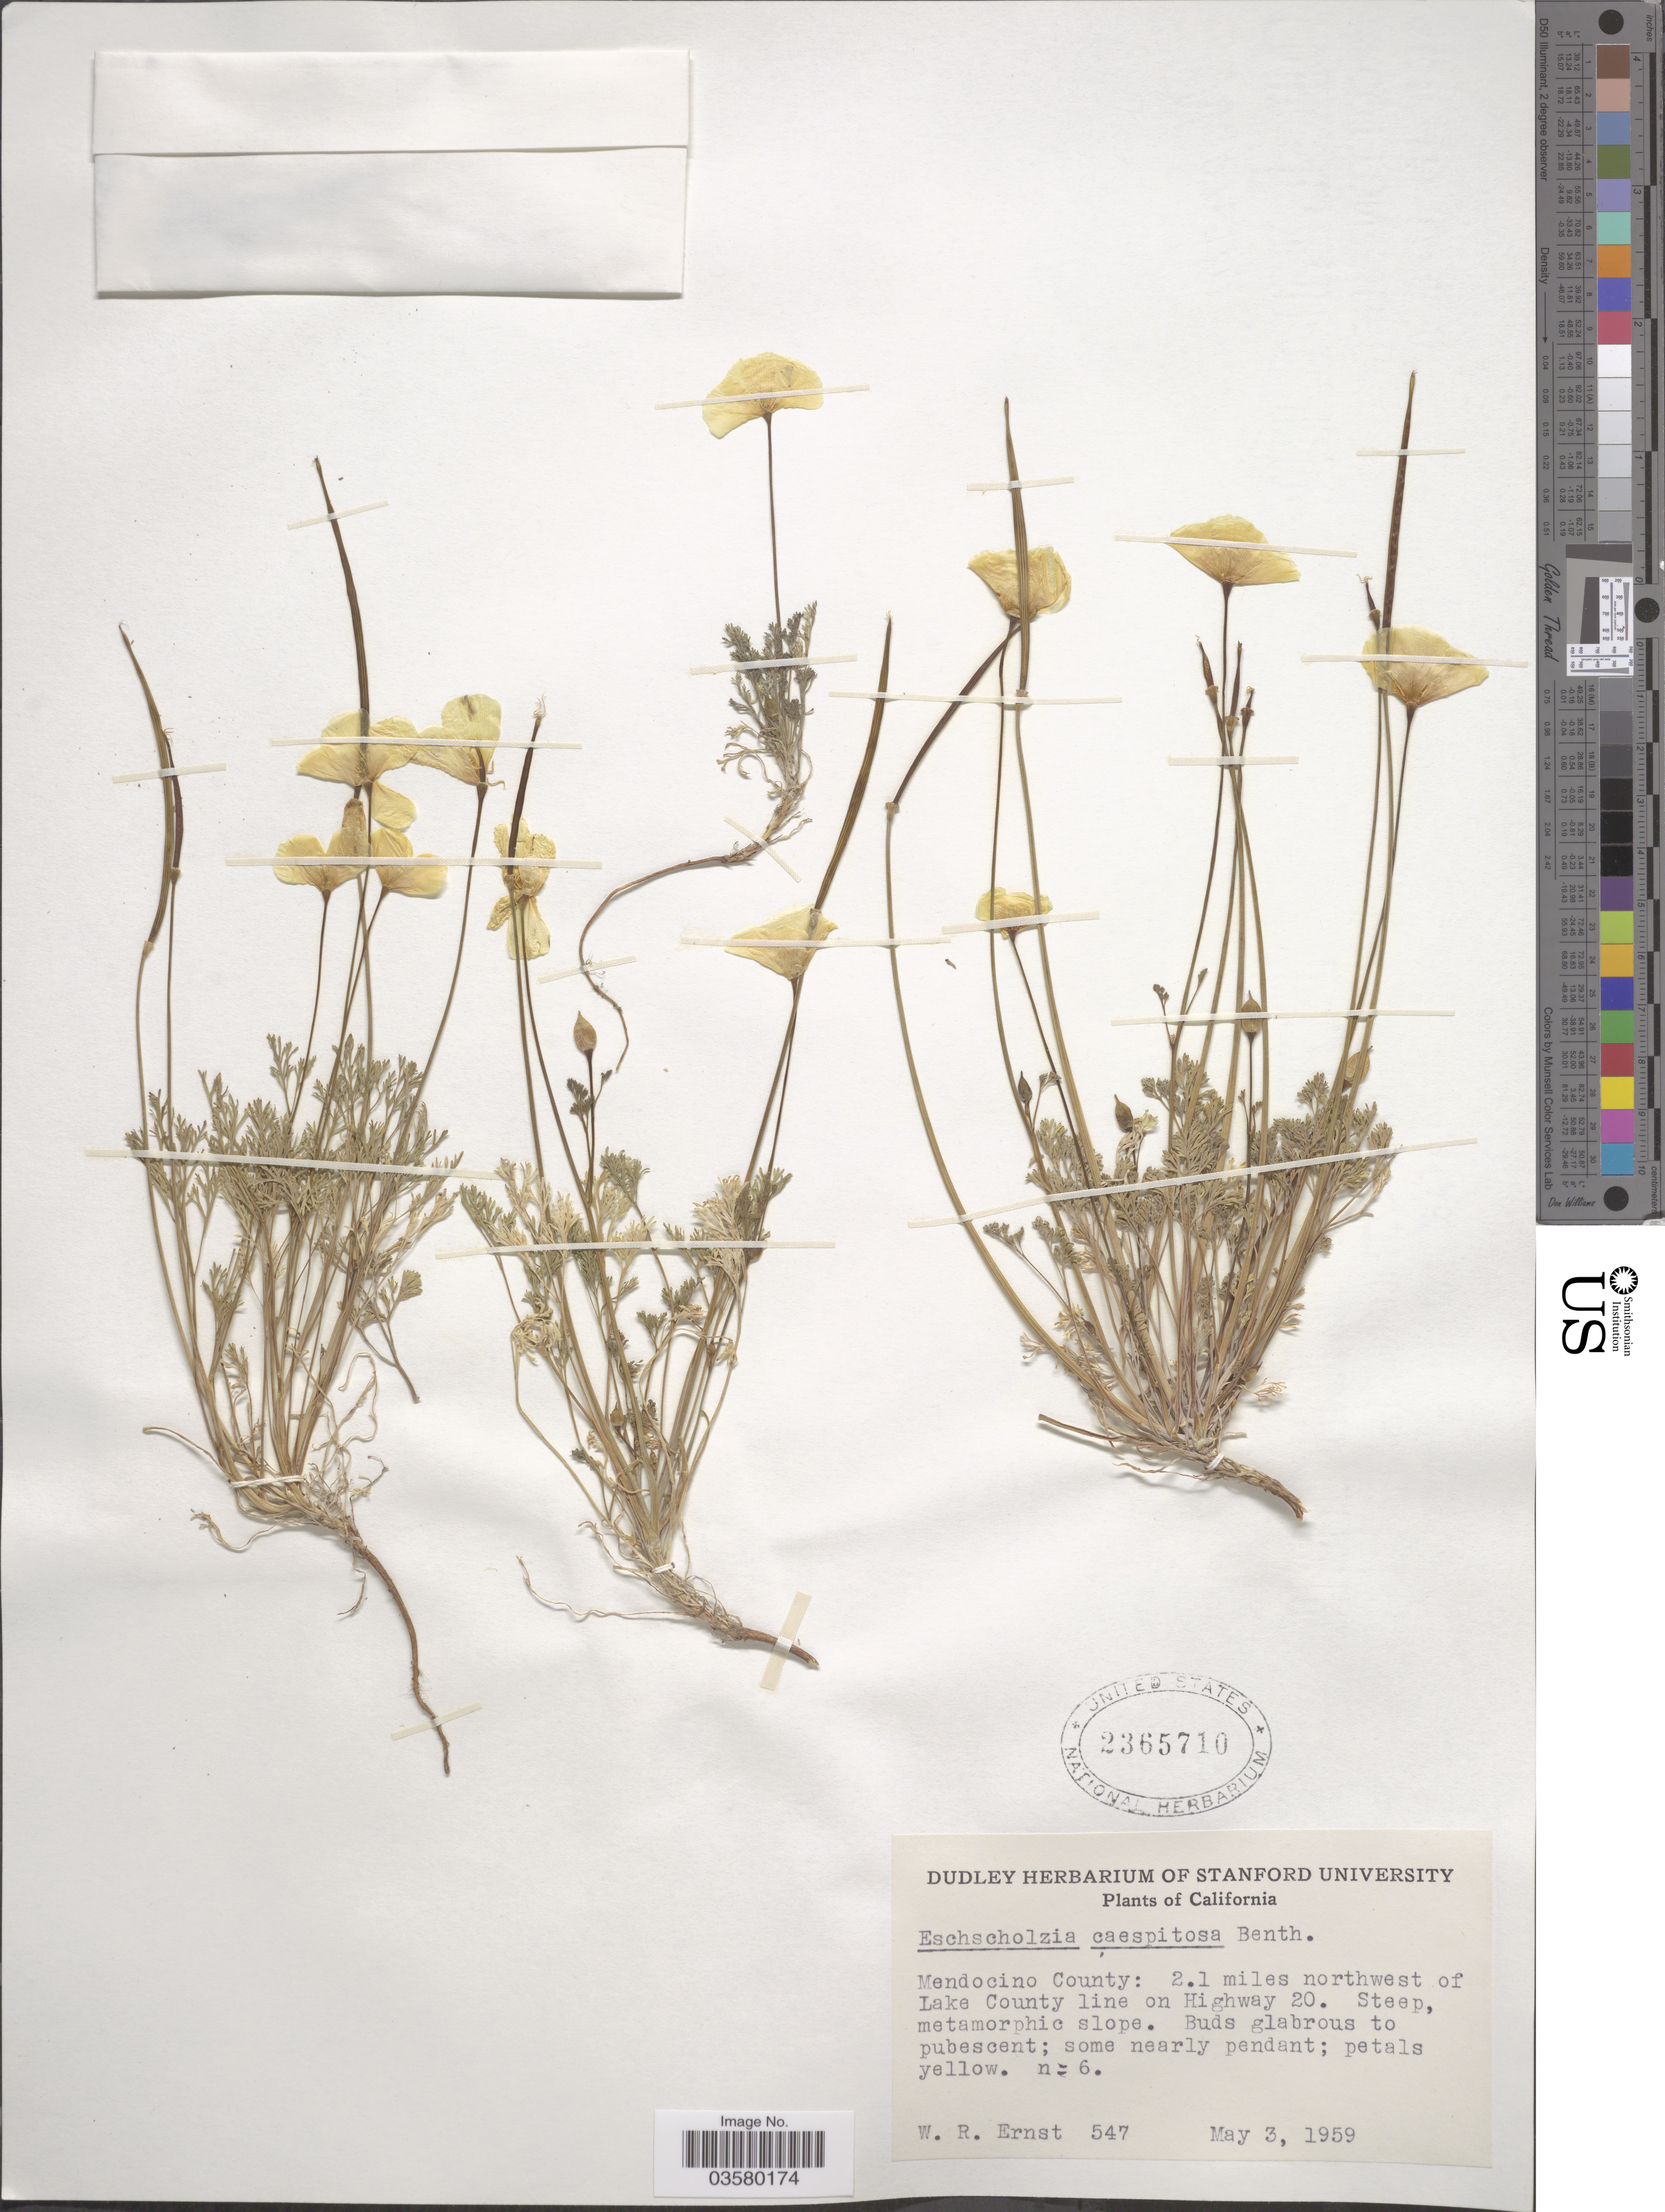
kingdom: Plantae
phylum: Tracheophyta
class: Magnoliopsida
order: Ranunculales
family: Papaveraceae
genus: Eschscholzia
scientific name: Eschscholzia caespitosa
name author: Benth.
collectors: W. R. Ernst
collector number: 547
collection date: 1959-05-03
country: United States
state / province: California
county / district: Mendocino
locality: Mendocino County: 2.1 miles northwest of Lake County line on Highway 20.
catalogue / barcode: US 2365710